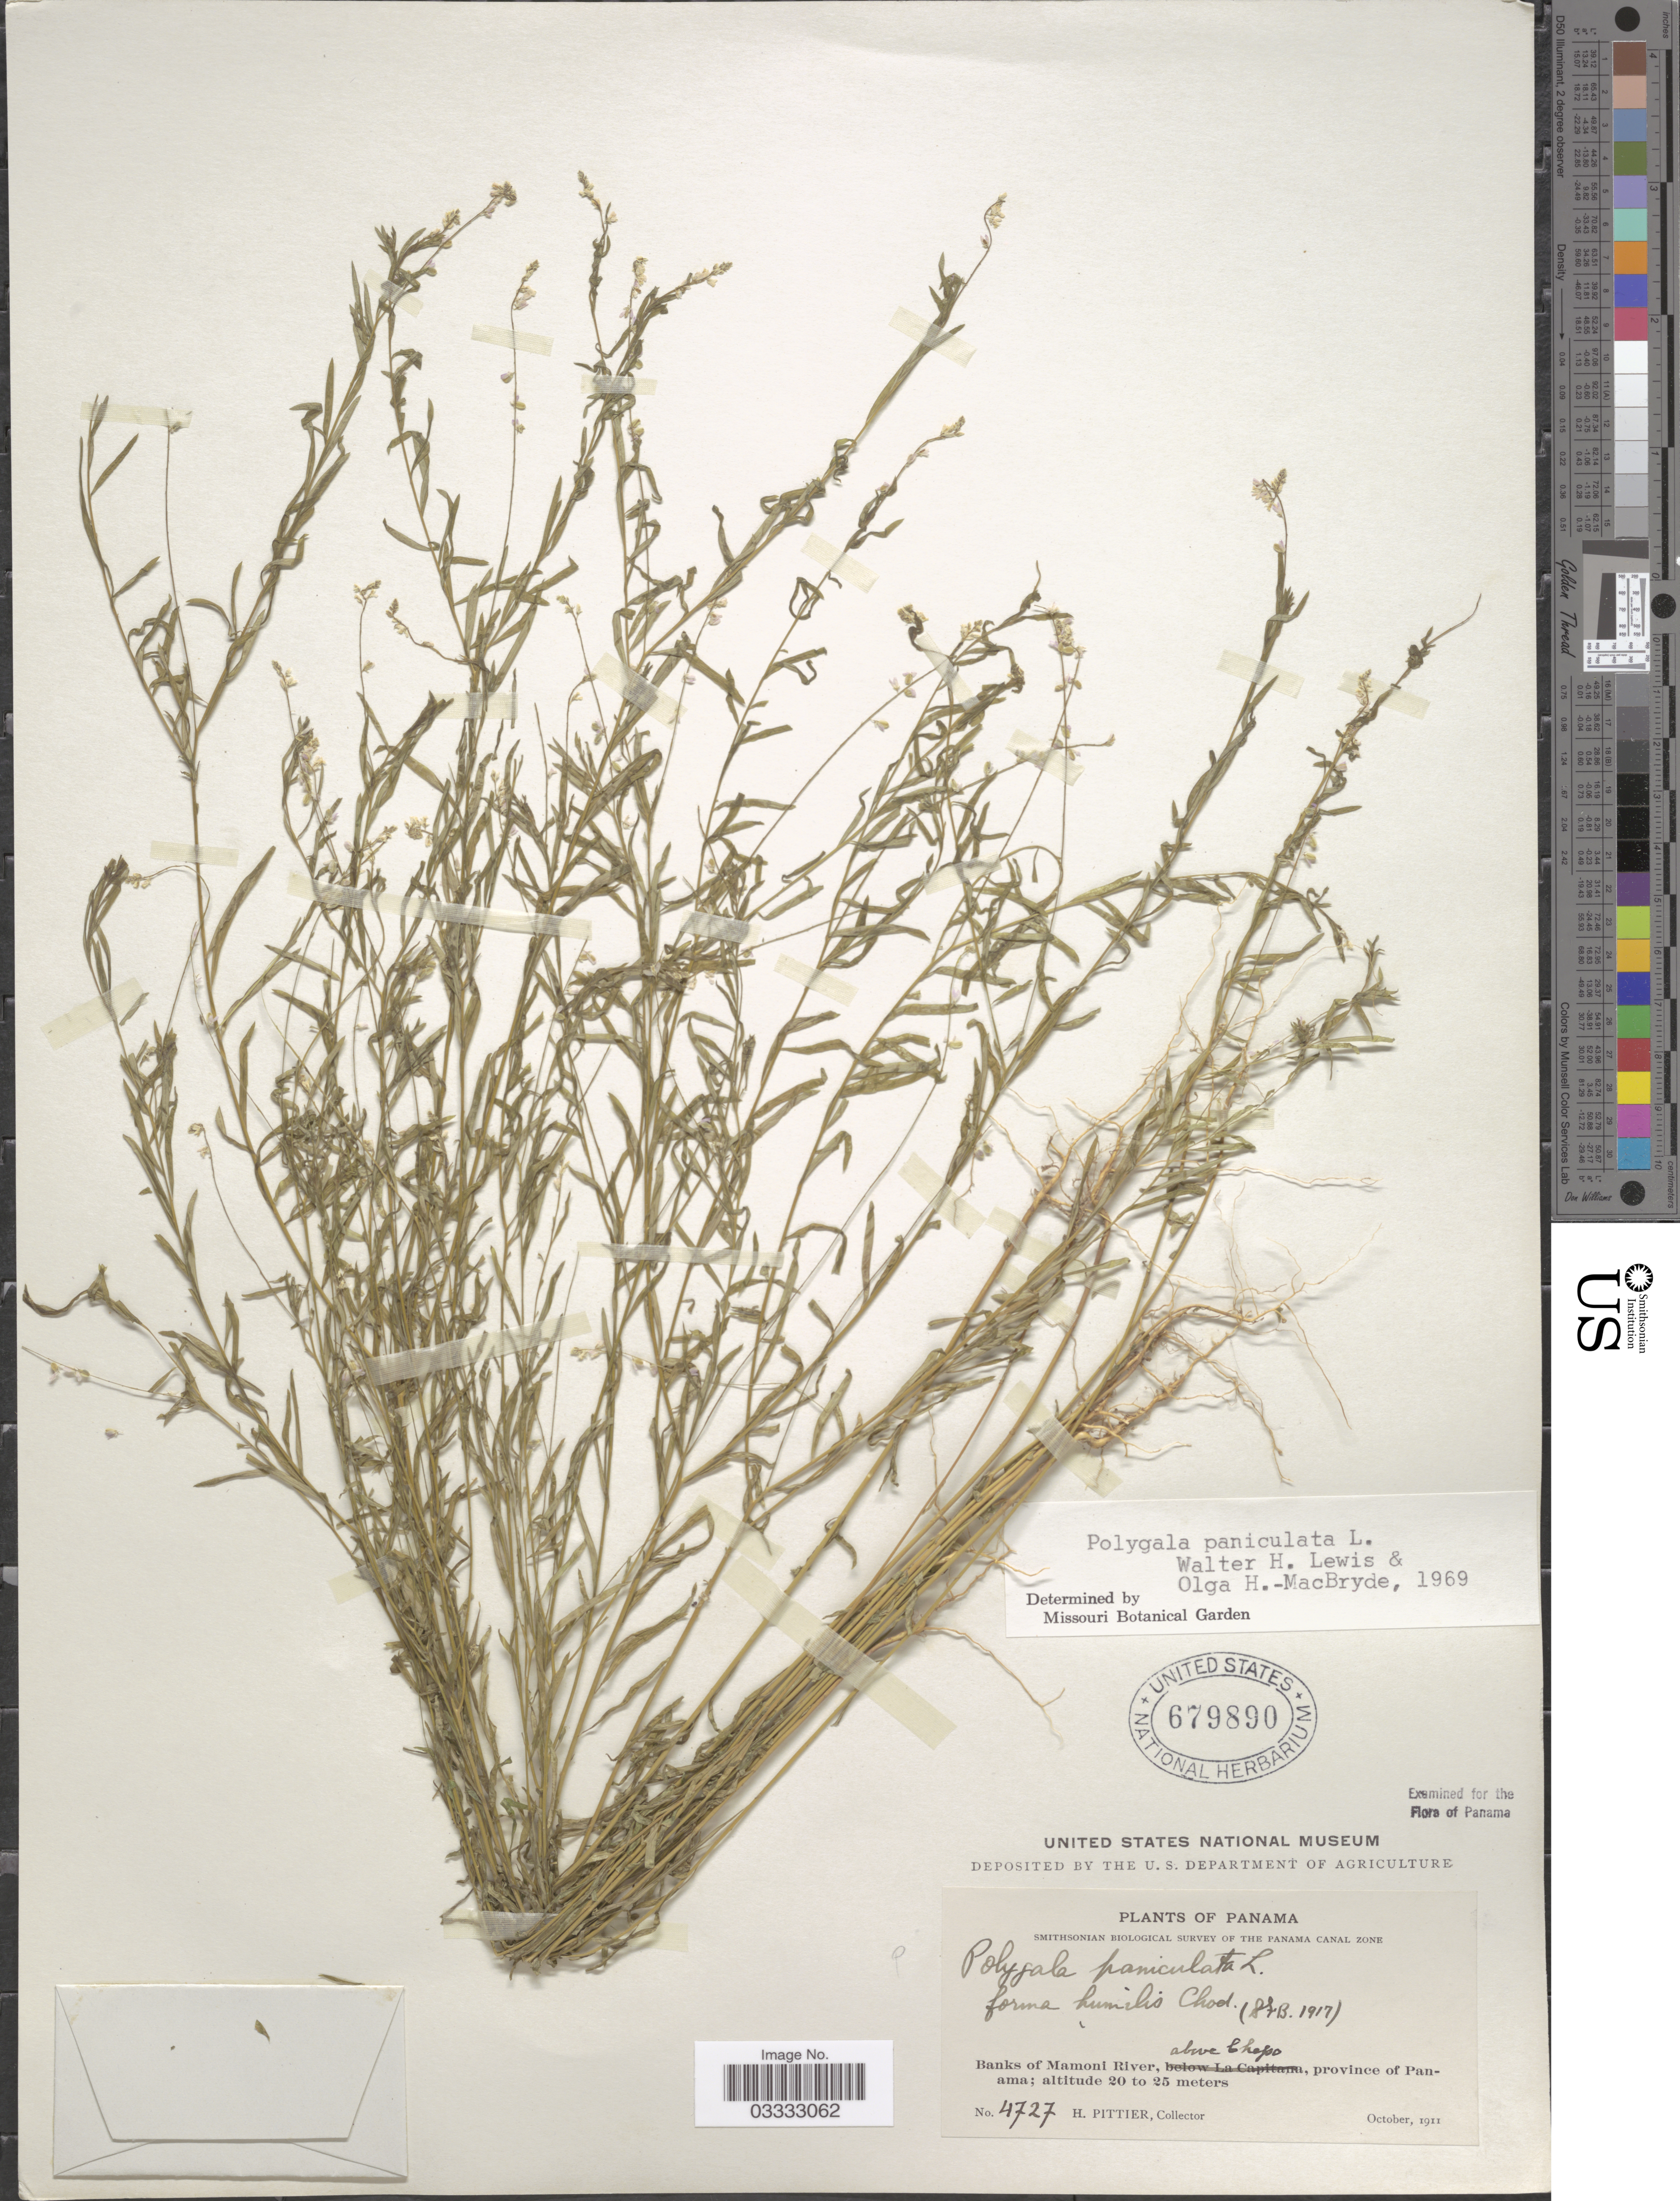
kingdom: Plantae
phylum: Tracheophyta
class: Magnoliopsida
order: Fabales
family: Polygalaceae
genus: Polygala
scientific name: Polygala paniculata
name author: L.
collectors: H. F. Pittier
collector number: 4727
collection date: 1911-10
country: Panama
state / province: Panamá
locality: Banks of Mamoni River, above Chapo.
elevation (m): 20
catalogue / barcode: US 679890